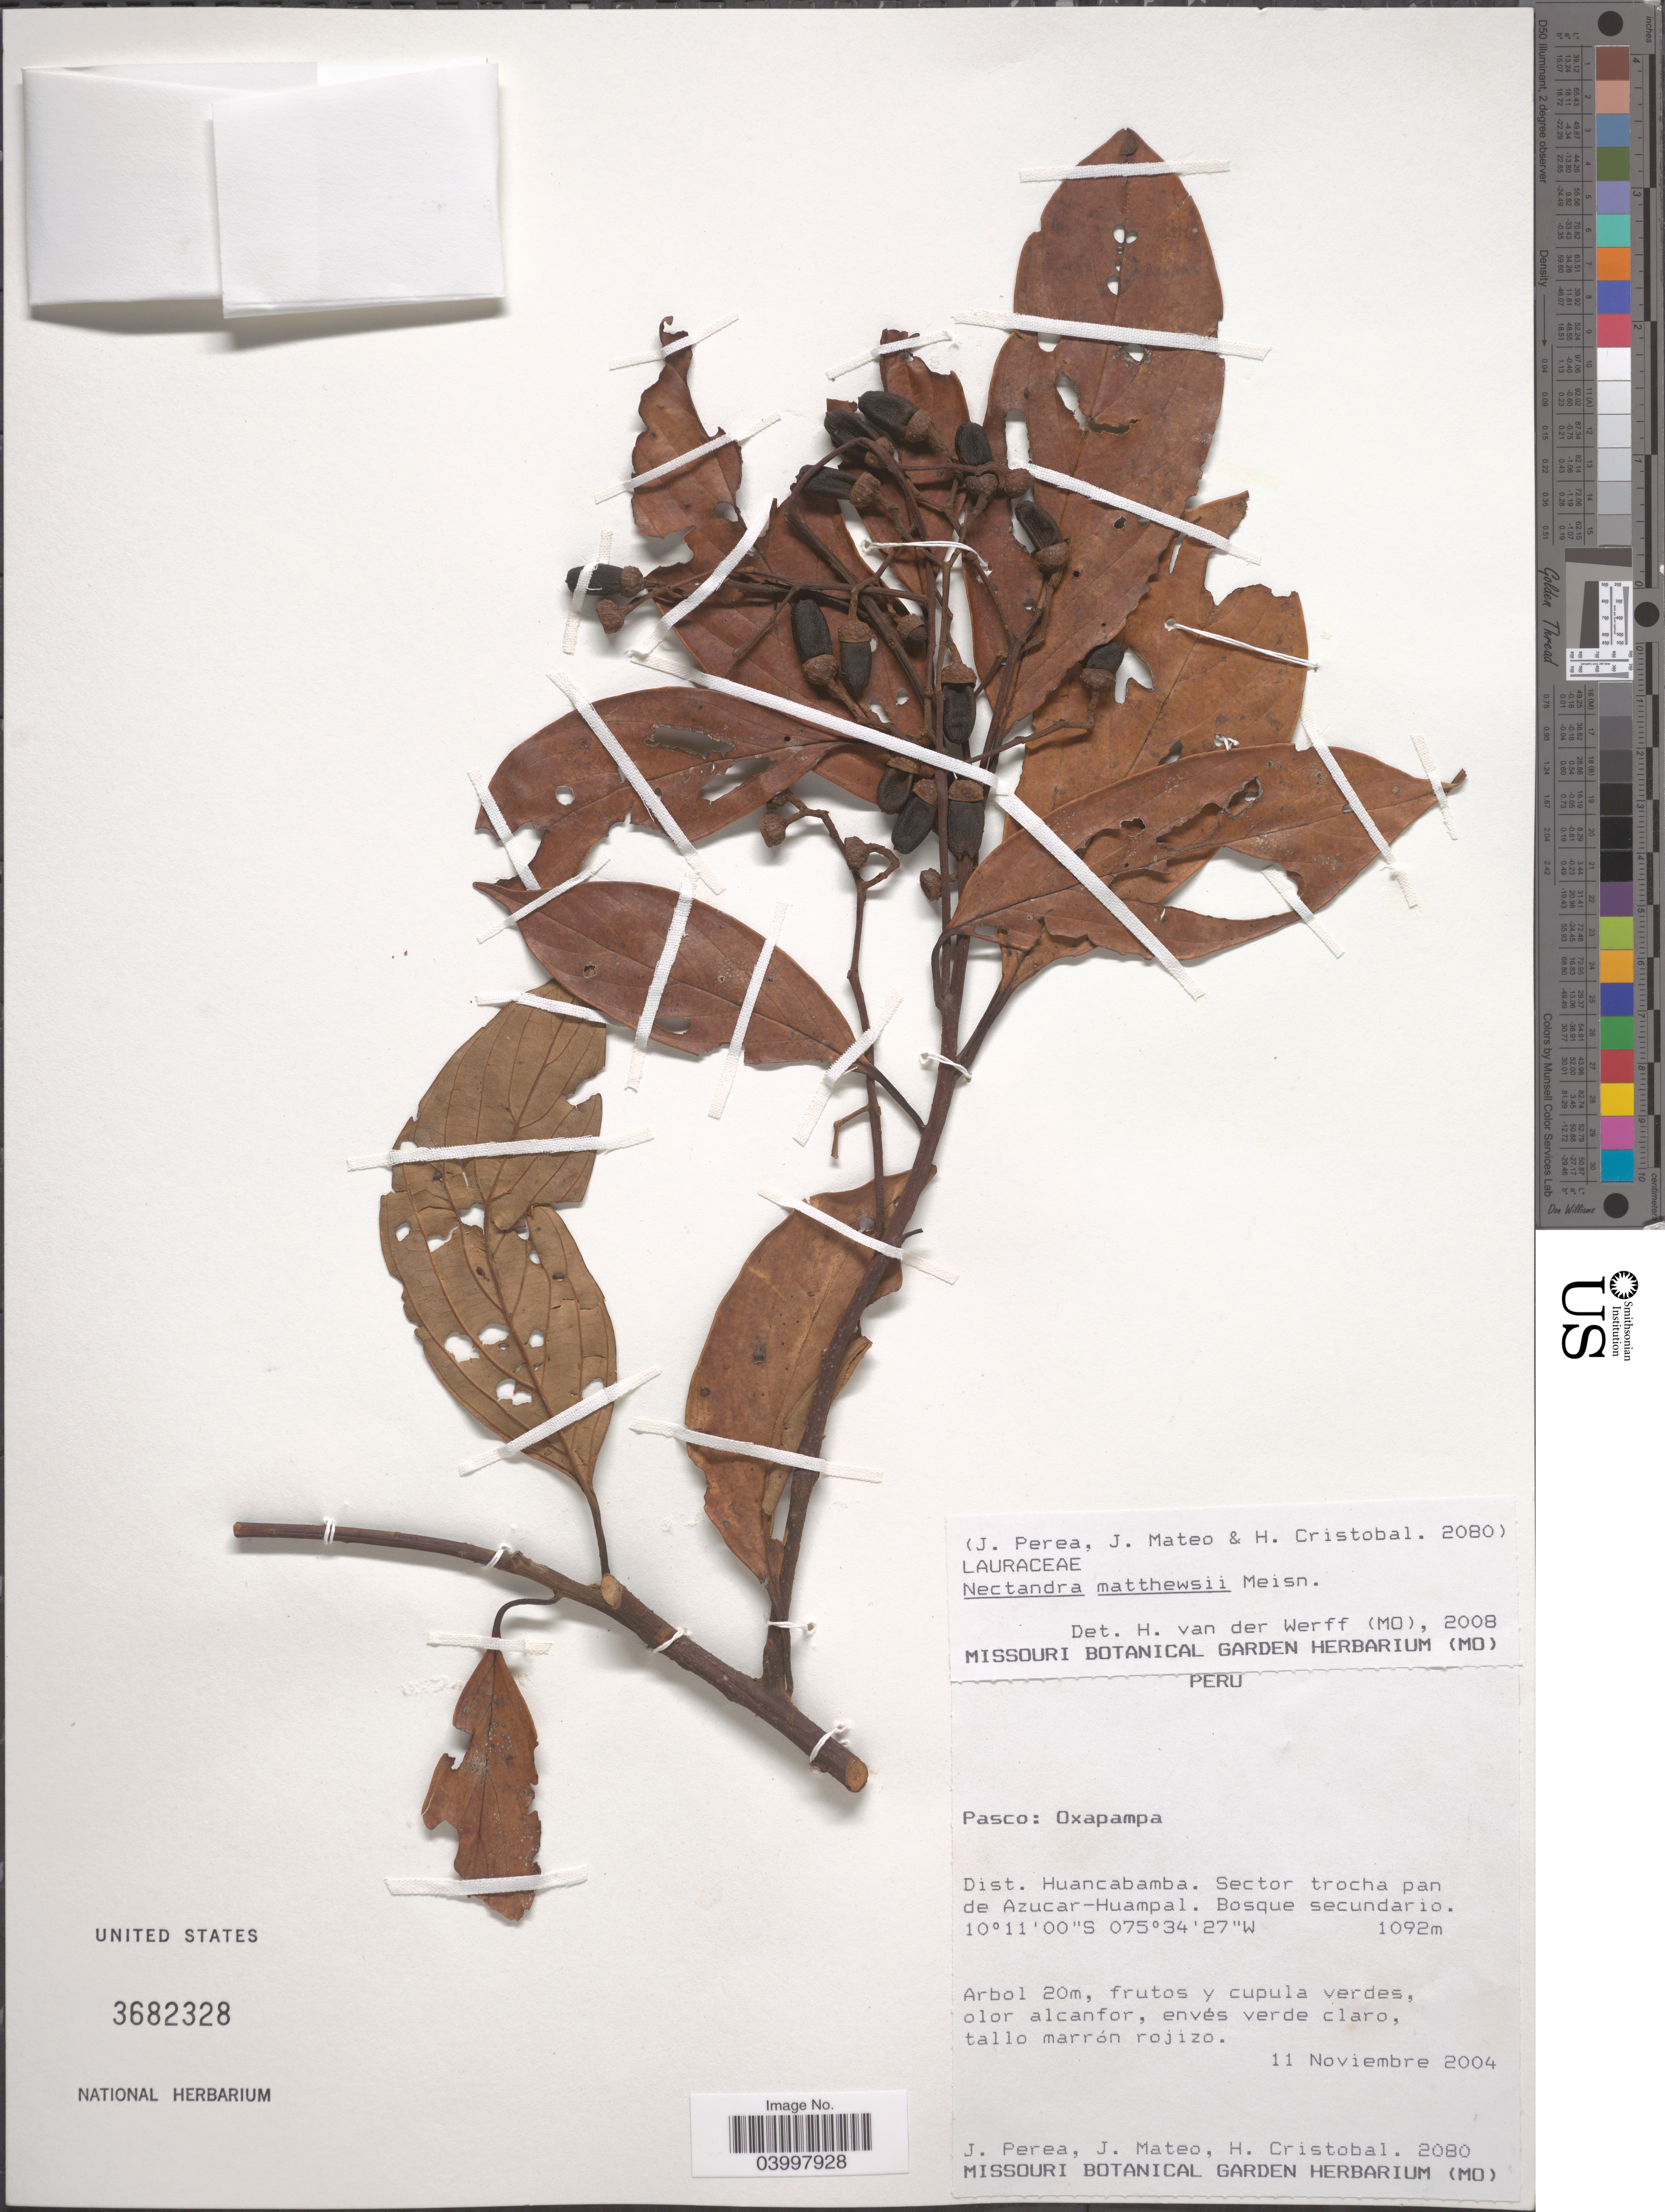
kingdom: Plantae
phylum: Tracheophyta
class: Magnoliopsida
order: Laurales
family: Lauraceae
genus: Nectandra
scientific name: Nectandra matthewsii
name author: Meisn.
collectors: J. Perea, J. Mateo & H. Cristobal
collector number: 2080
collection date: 2004-11-11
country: Peru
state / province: Pasco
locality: Oxapampa. Dist. Huancabamba. Sector trocha pan de Azucar-Huampal. Bosque secundario.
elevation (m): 1092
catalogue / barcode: US 3682328